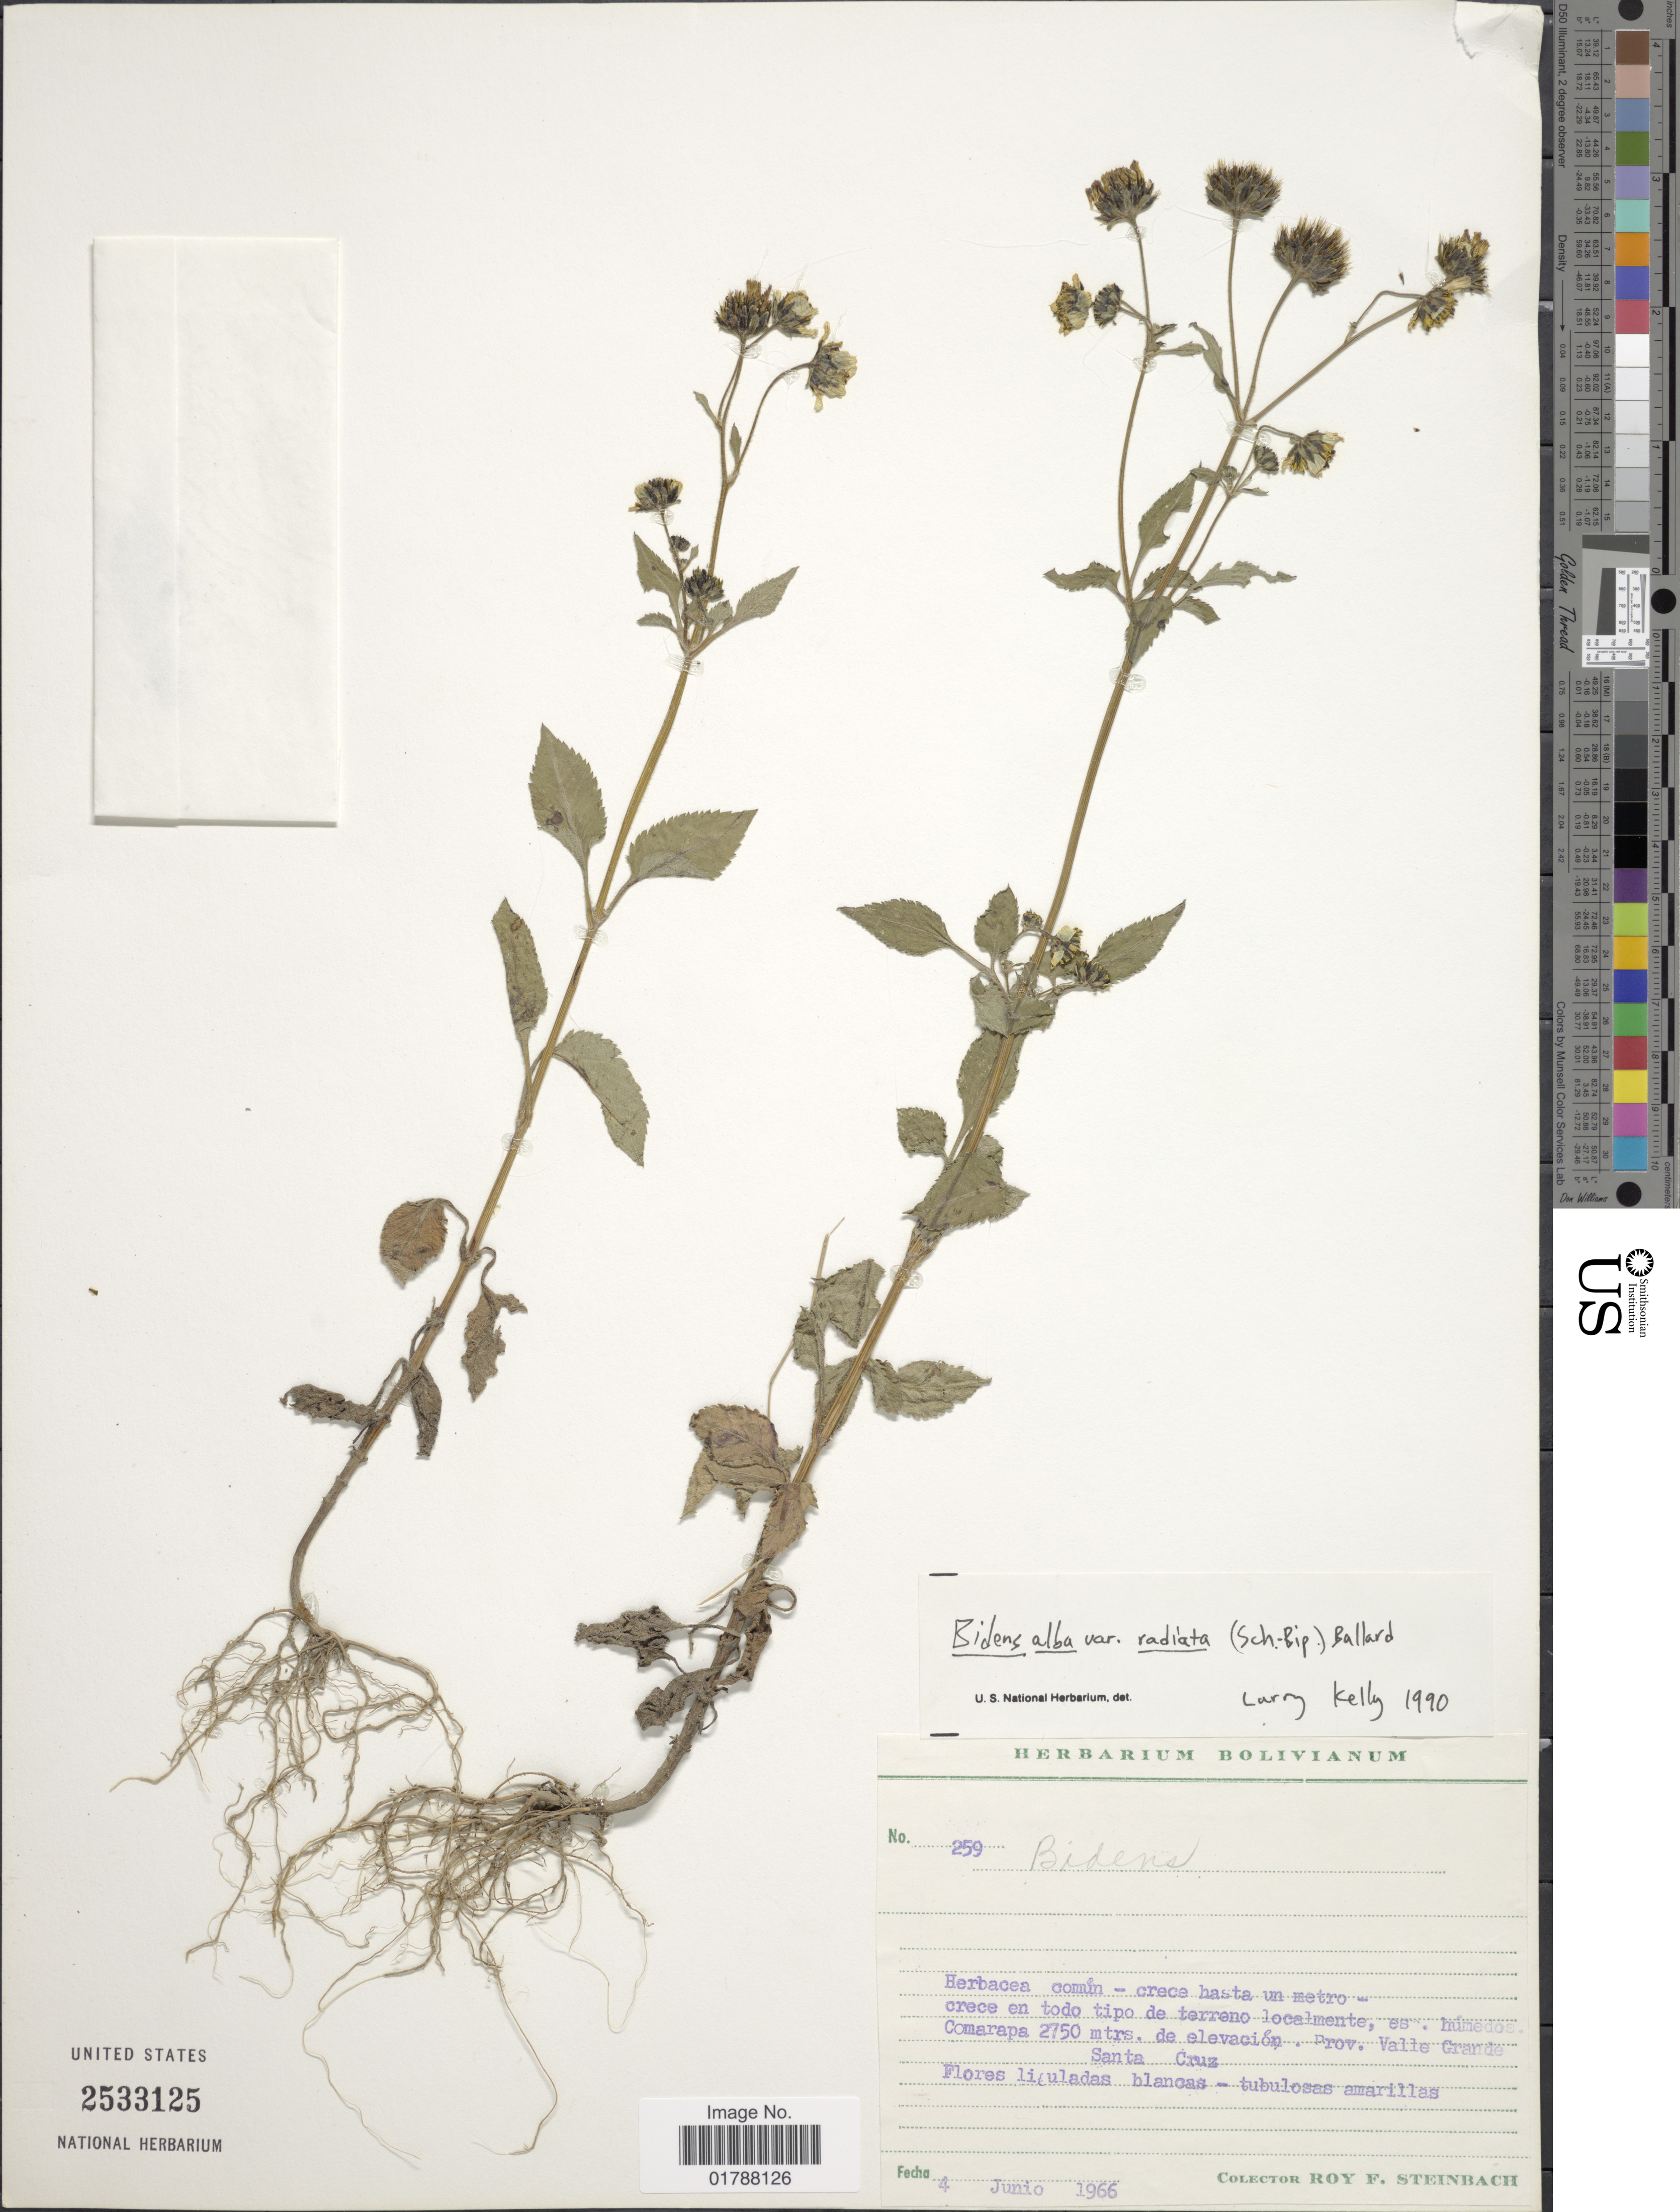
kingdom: Plantae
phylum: Tracheophyta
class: Magnoliopsida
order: Asterales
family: Asteraceae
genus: Bidens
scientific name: Bidens alba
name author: (L.) DC.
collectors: R. F. Steinbach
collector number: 259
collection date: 1966-06-04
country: Bolivia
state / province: Santa Cruz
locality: Prov. Valle Grande, Santa Cruz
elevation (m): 2750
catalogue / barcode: US 2533125